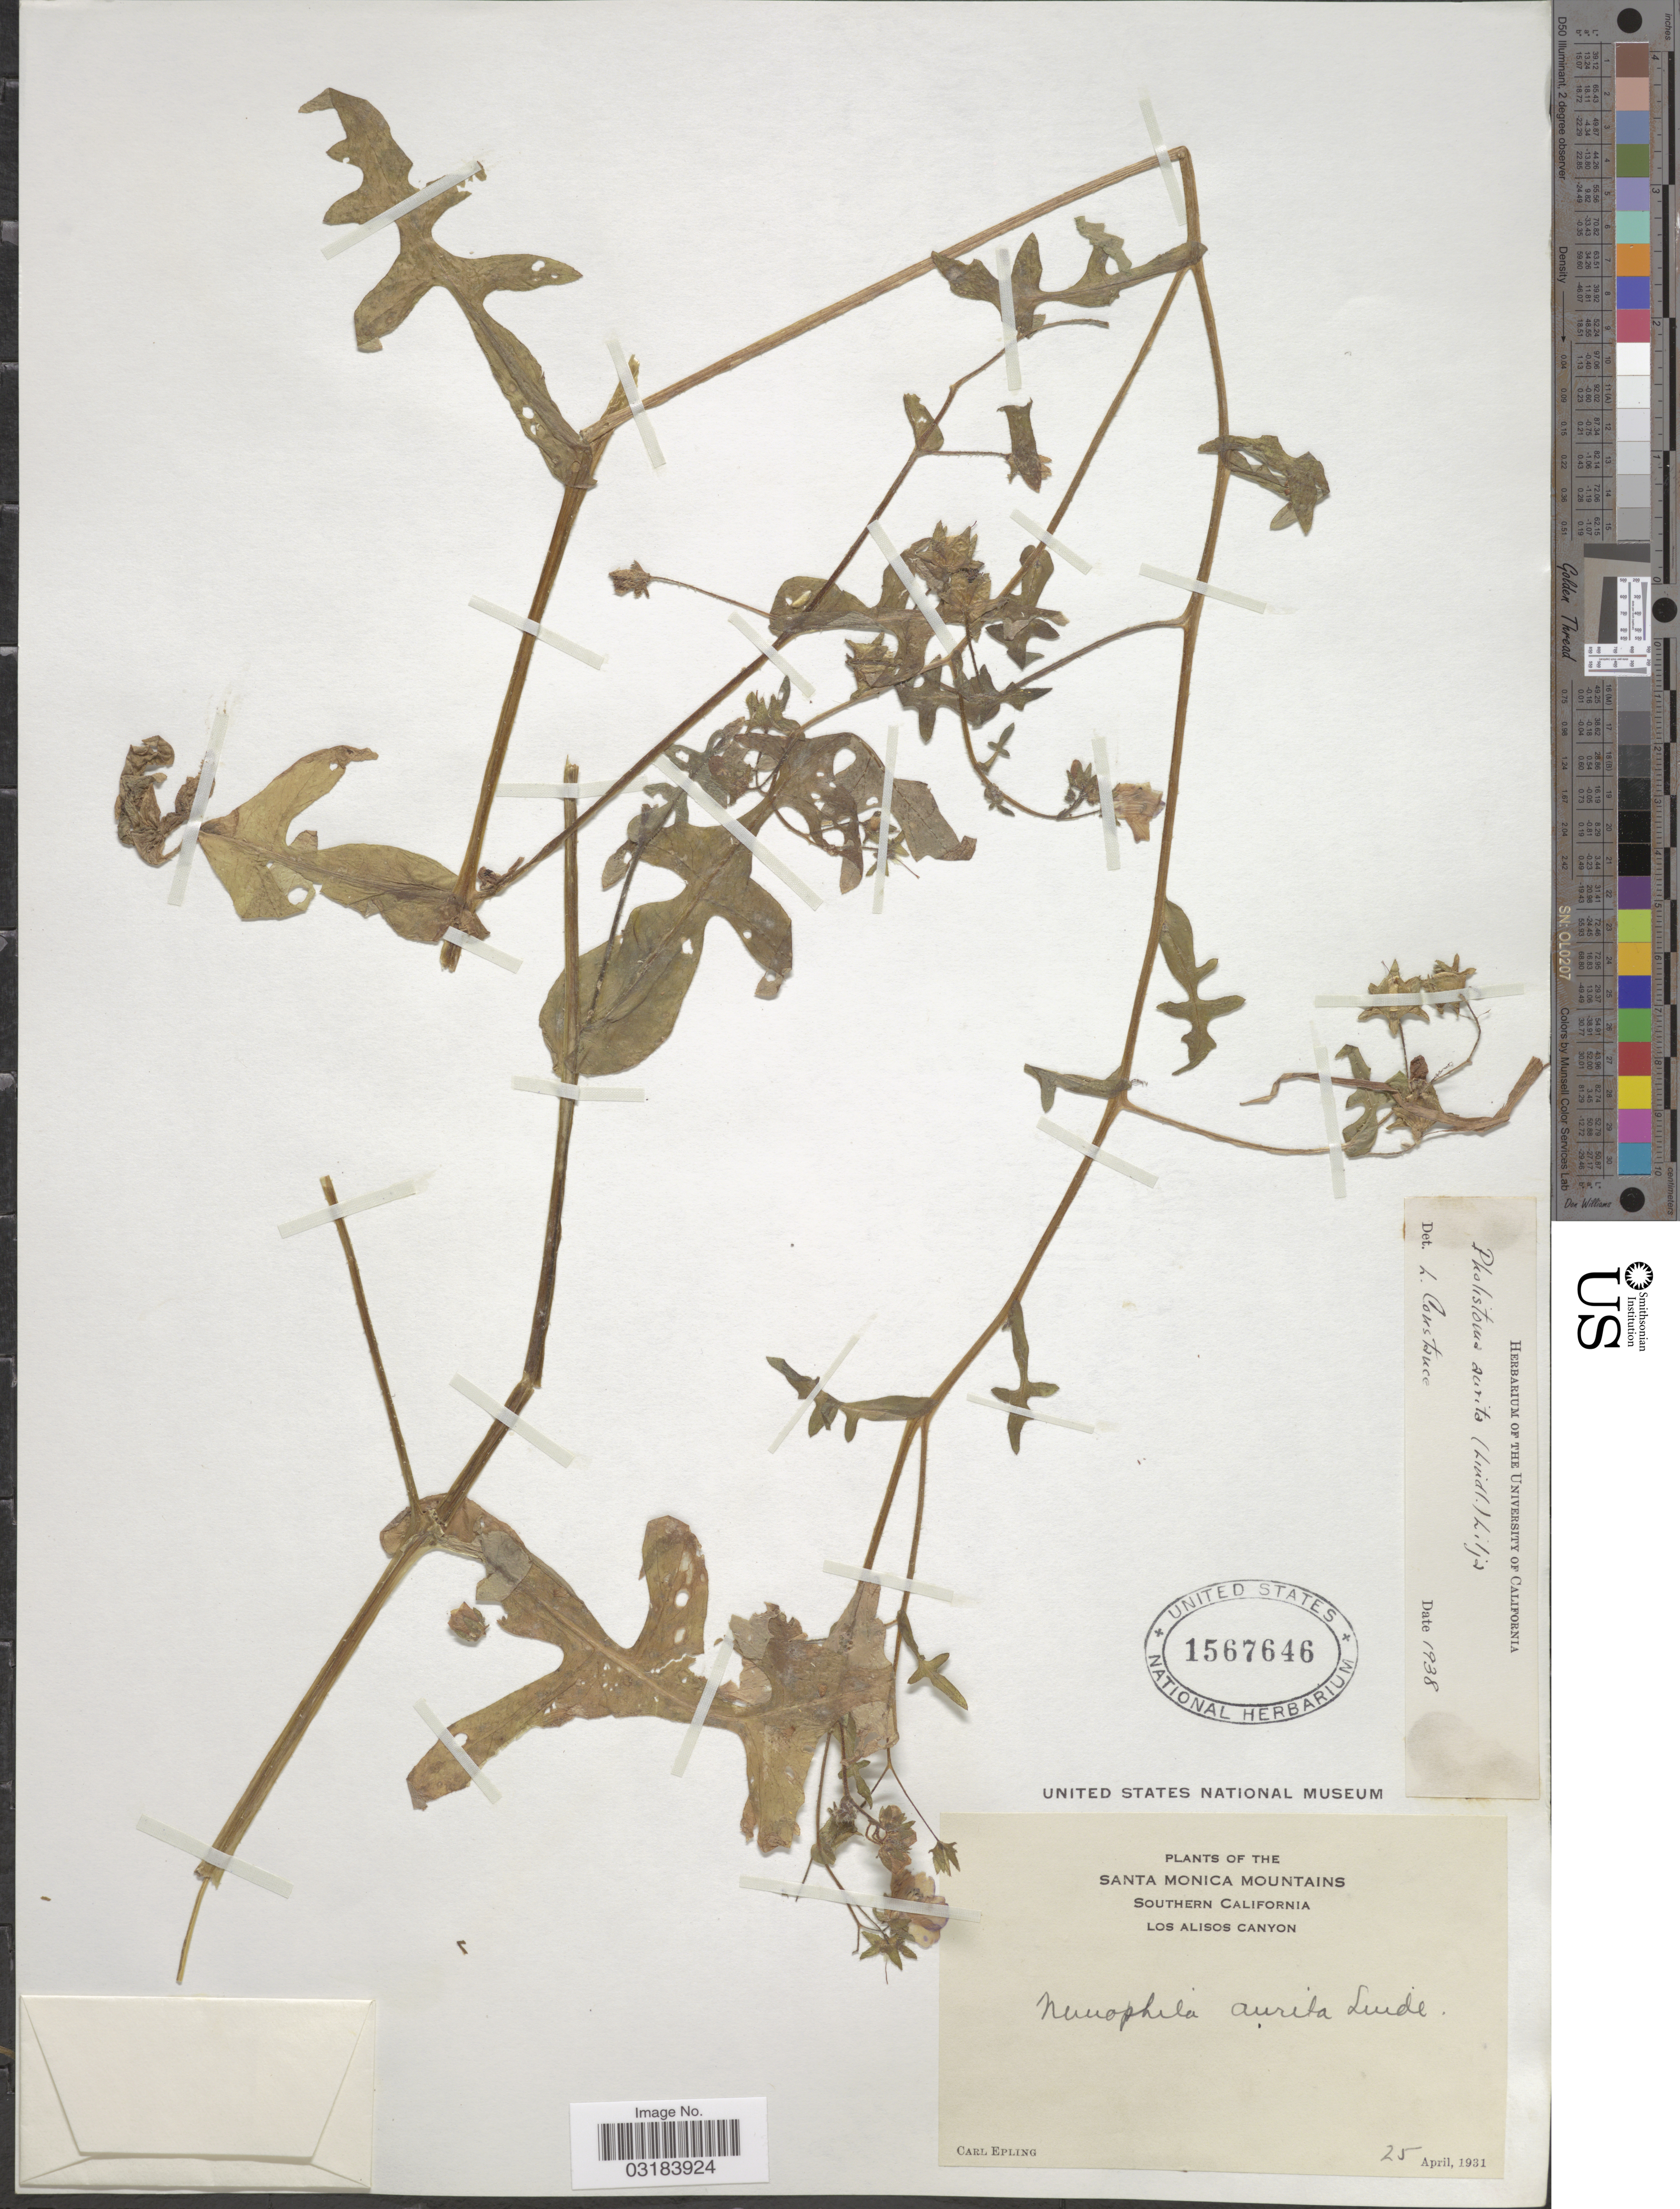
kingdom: Plantae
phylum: Tracheophyta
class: Magnoliopsida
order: Boraginales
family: Hydrophyllaceae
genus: Pholistoma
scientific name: Pholistoma auritum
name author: (Lindl.) Lilja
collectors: C. C. Epling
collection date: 1931-04-25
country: United States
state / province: California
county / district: Los Angeles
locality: Santa Monica Mountains, Southern California, Los Alisos Canyon.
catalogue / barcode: US 1567646